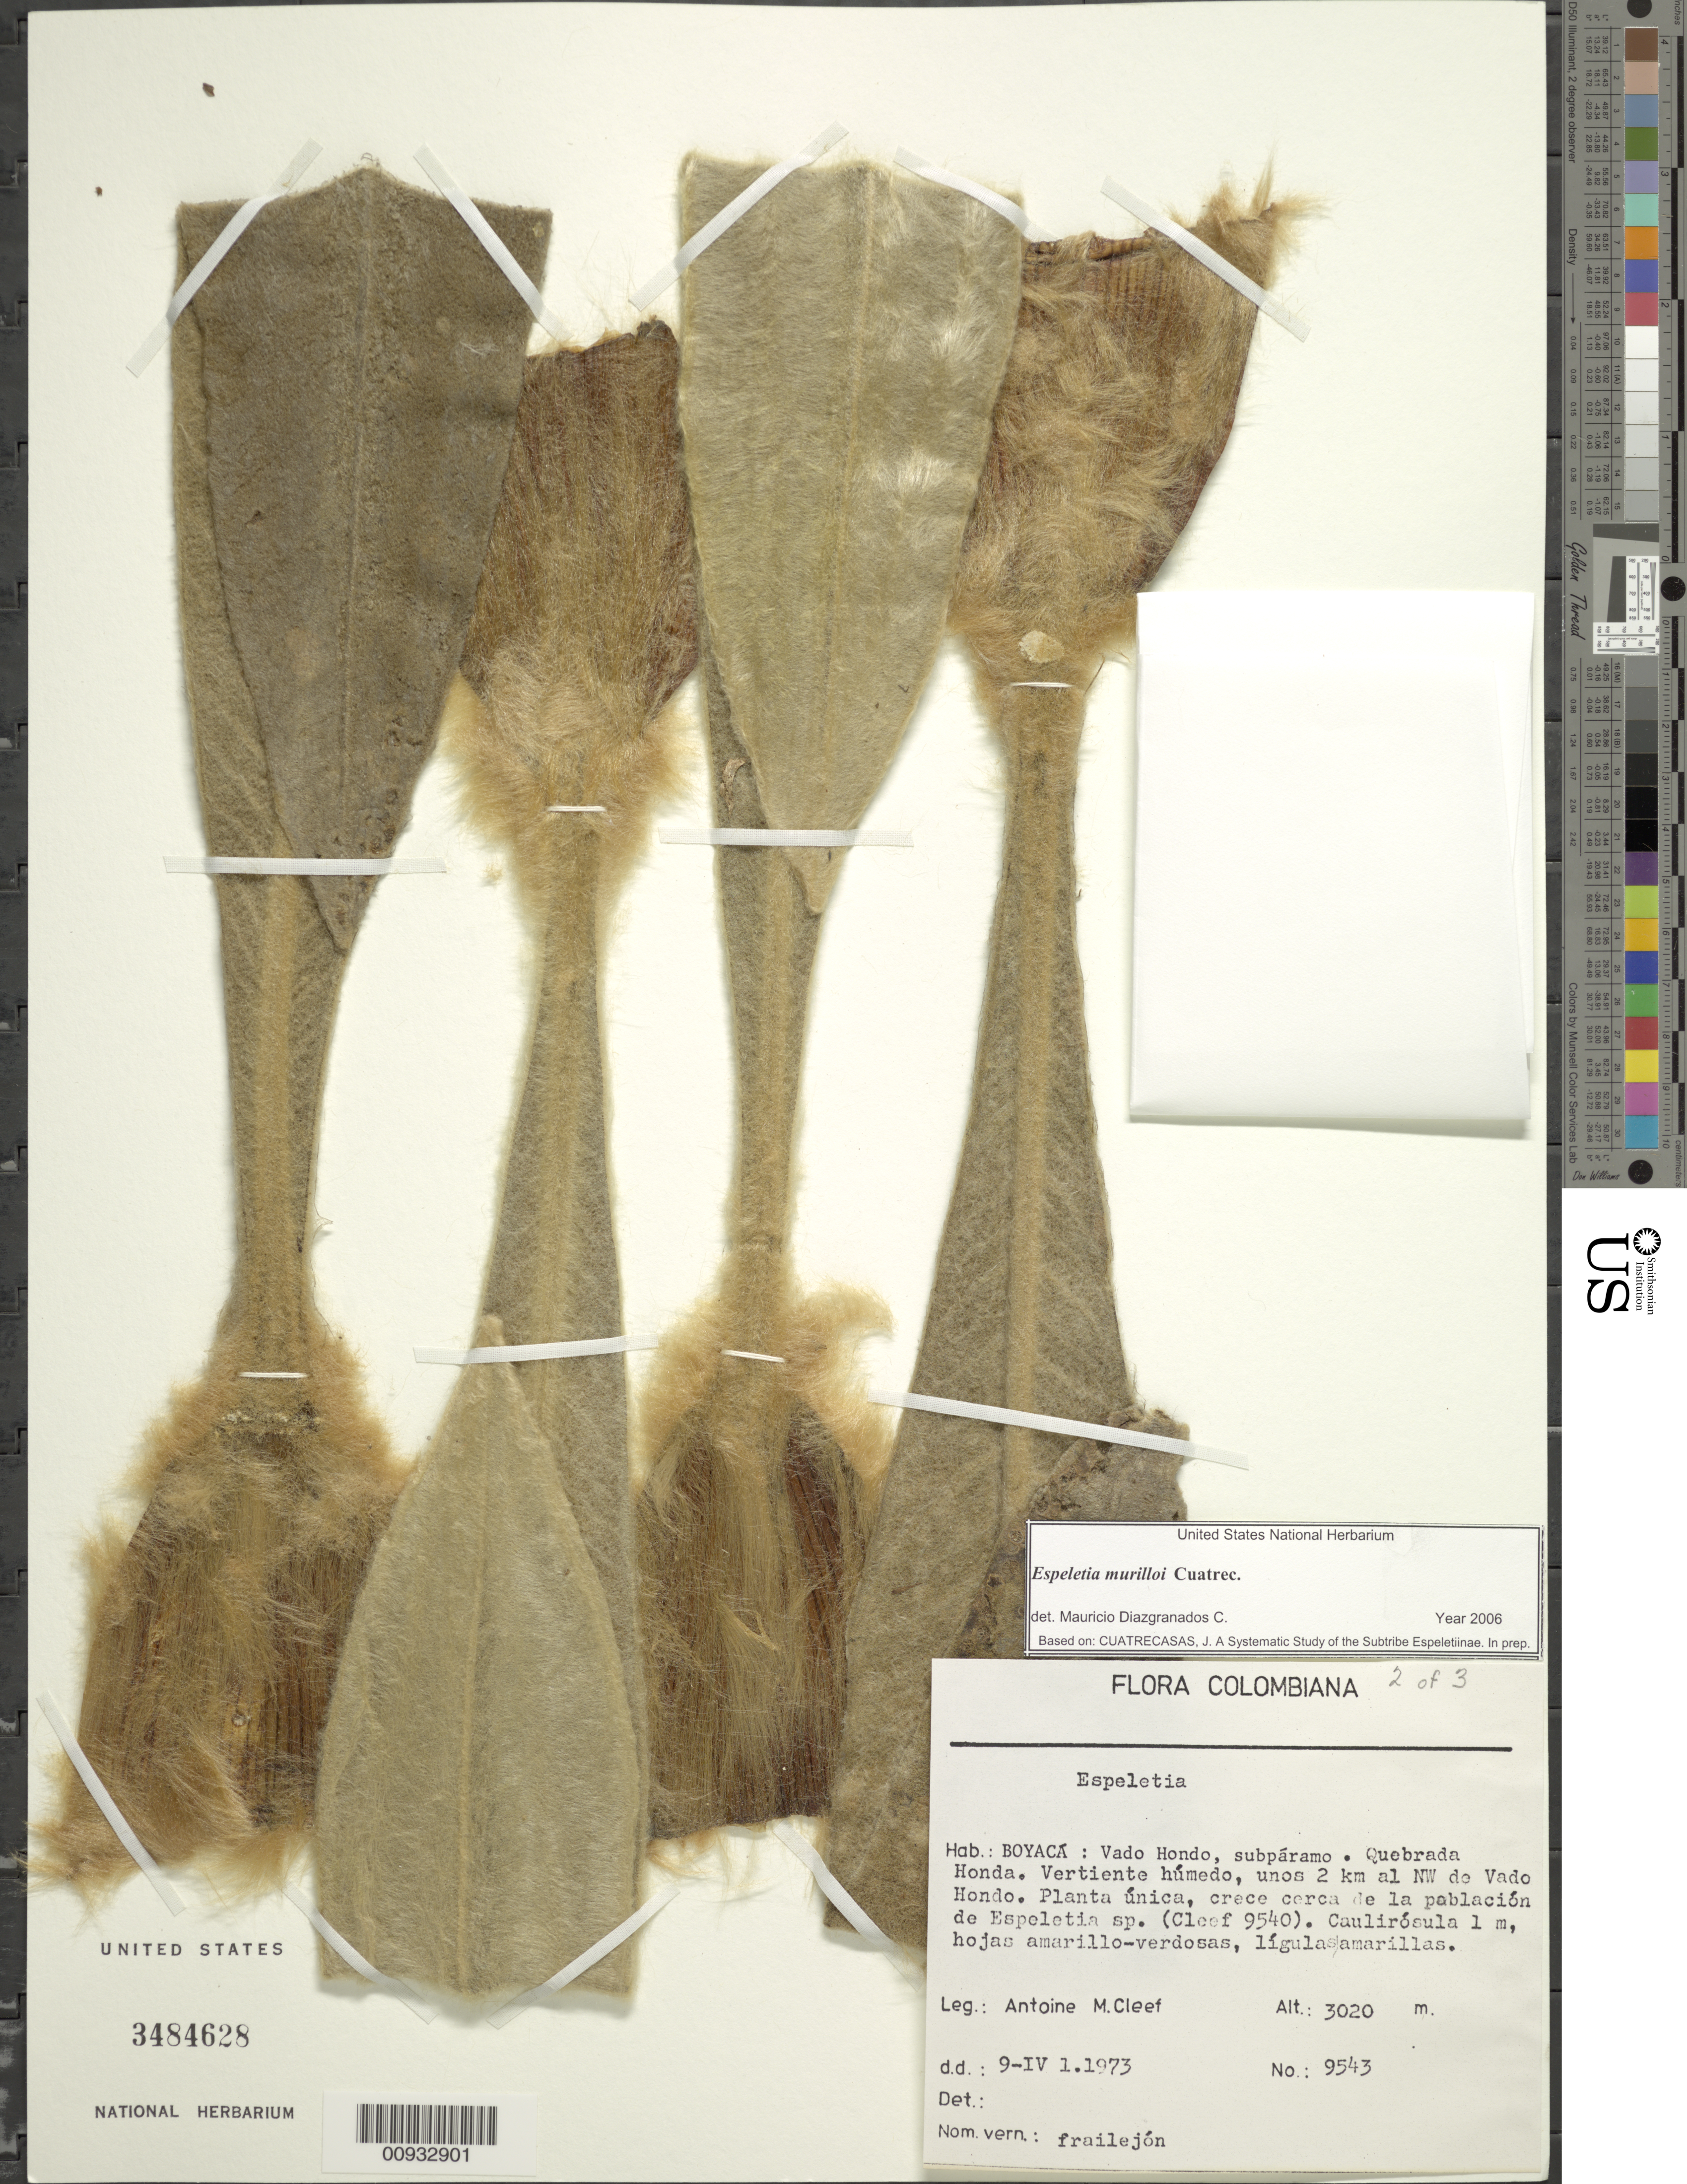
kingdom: Plantae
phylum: Tracheophyta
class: Magnoliopsida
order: Asterales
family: Asteraceae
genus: Espeletia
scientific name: Espeletia murilloi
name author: Cuatrec.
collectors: A. M. Cleef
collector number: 9543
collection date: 1973-04-09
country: Colombia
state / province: Boyacá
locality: Vado Hondo, Quebrada Honda, unos 2 km NW de Vado Hondo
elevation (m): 3020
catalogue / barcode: US 3484628